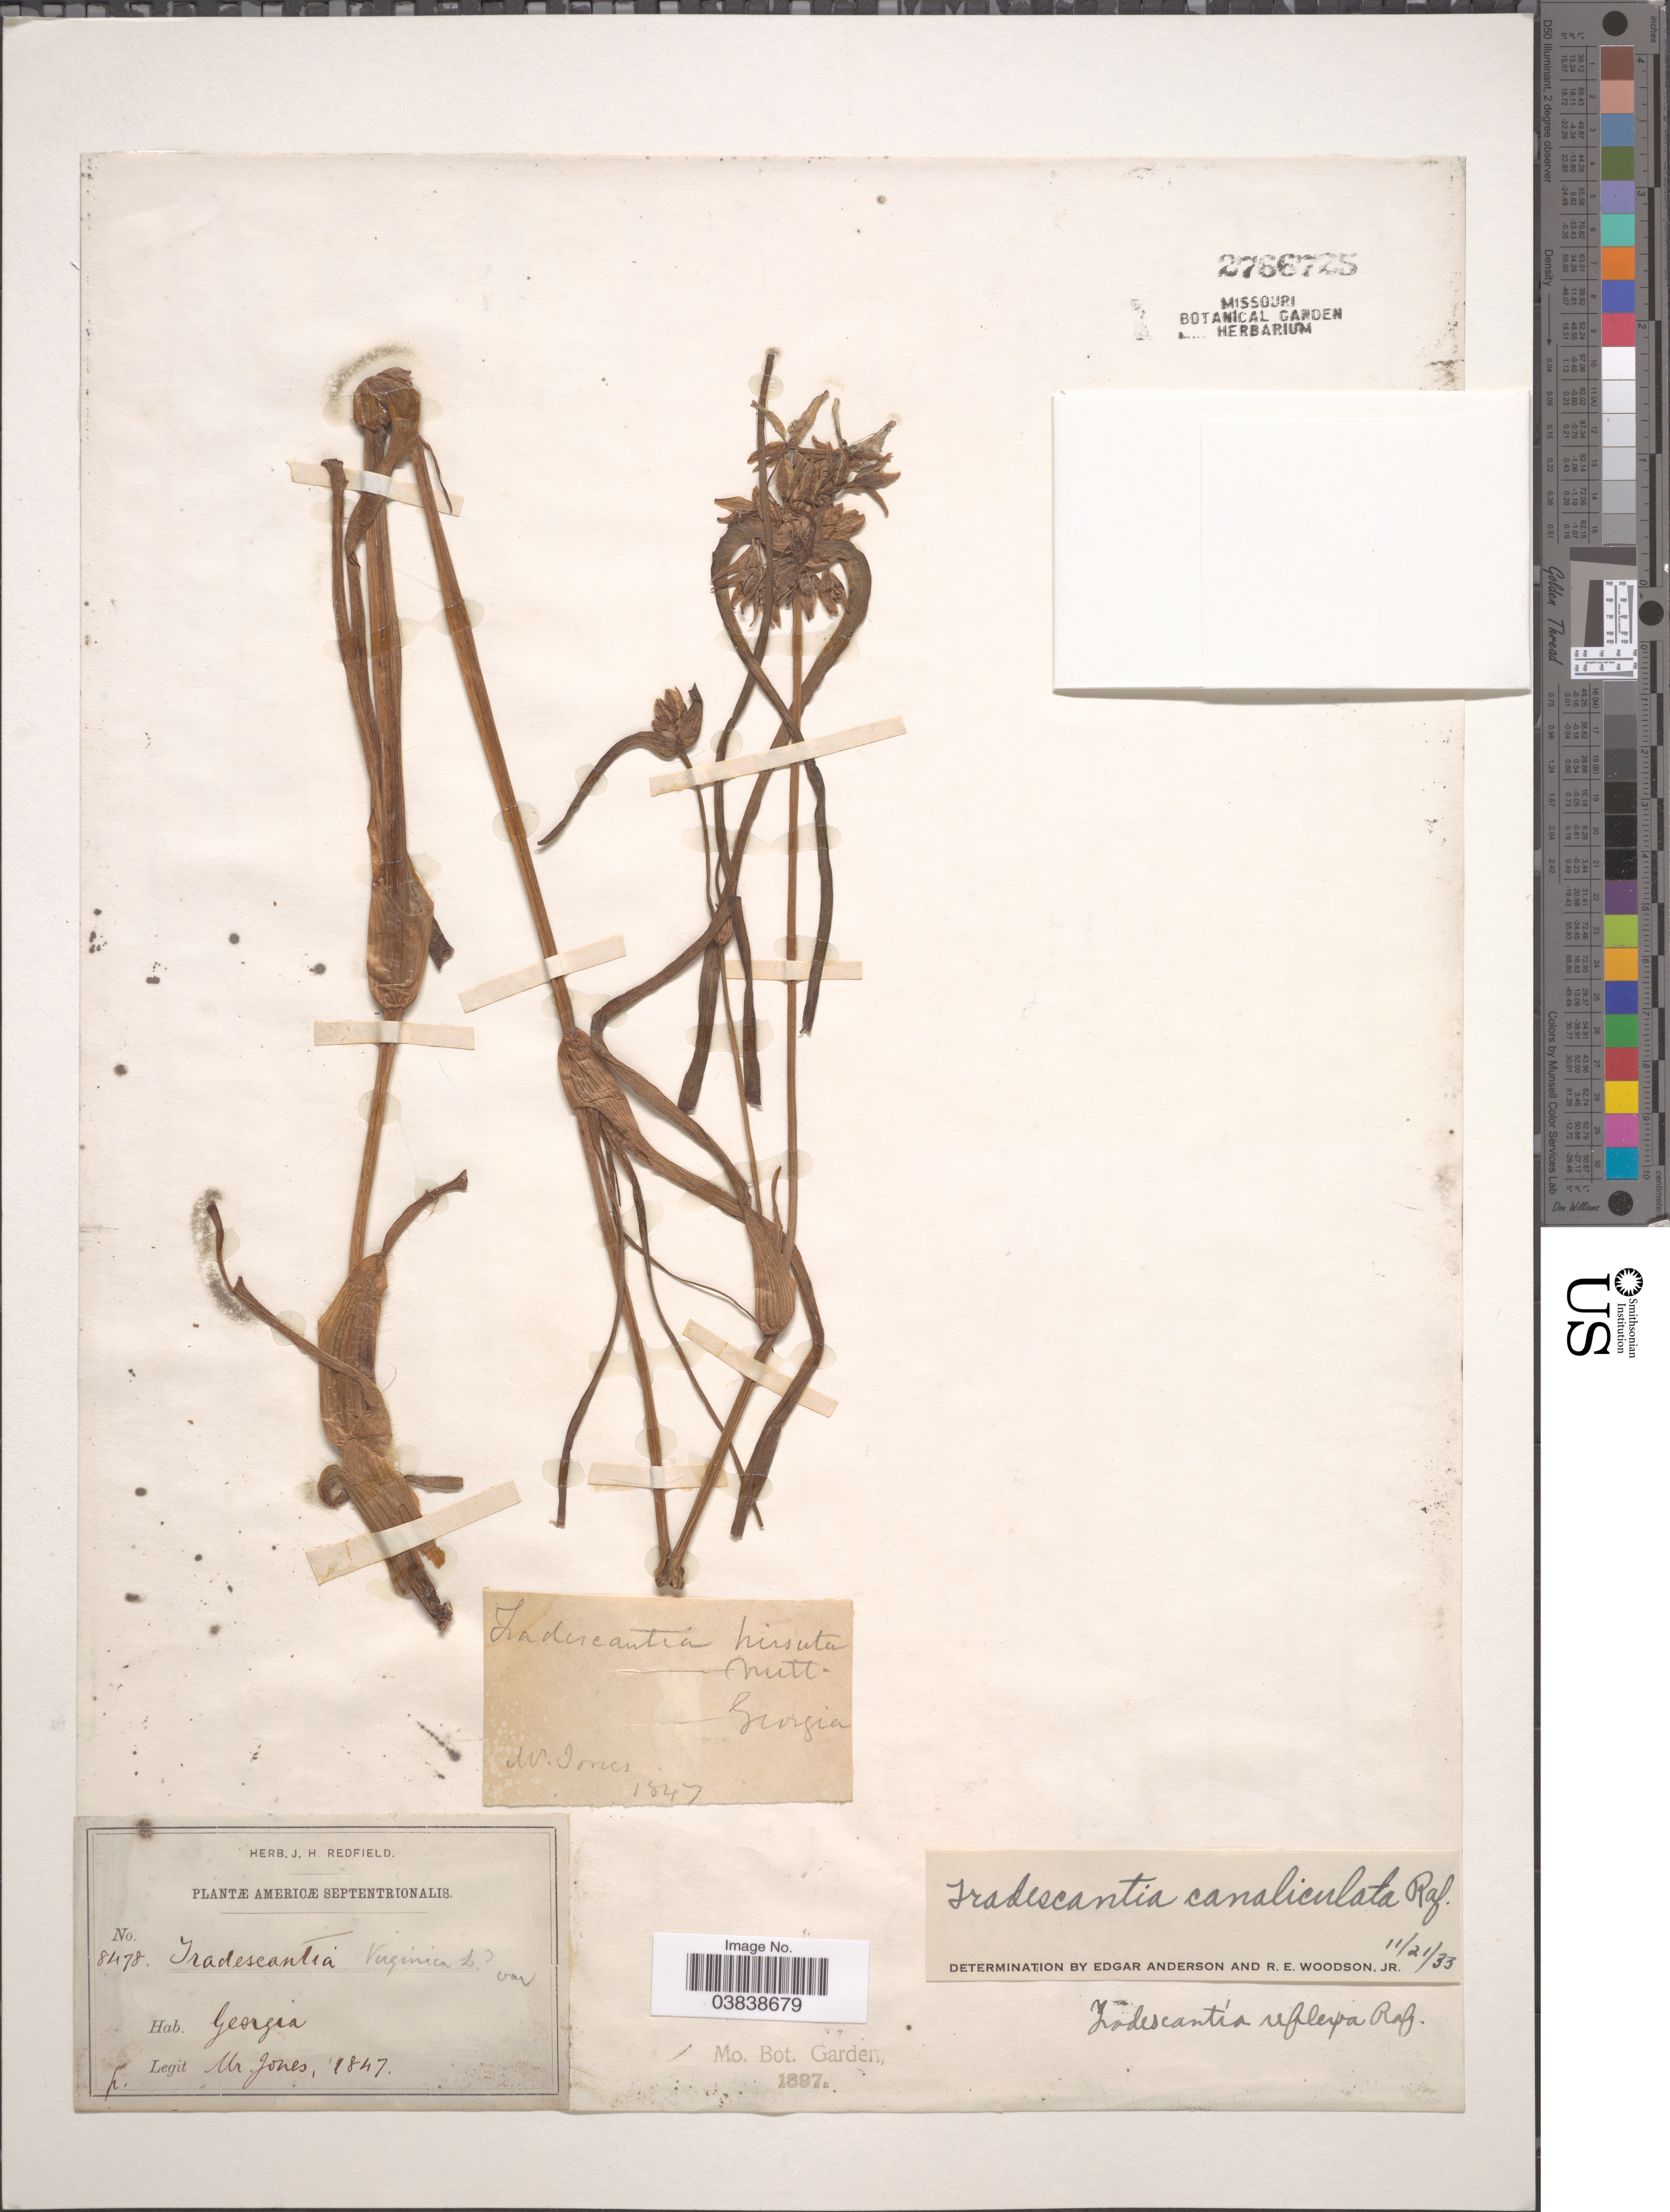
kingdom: Plantae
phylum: Tracheophyta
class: Liliopsida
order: Commelinales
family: Commelinaceae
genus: Tradescantia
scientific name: Tradescantia ohiensis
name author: Raf.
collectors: -- Jones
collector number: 8478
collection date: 1847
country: United States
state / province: Georgia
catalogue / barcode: US 2766725